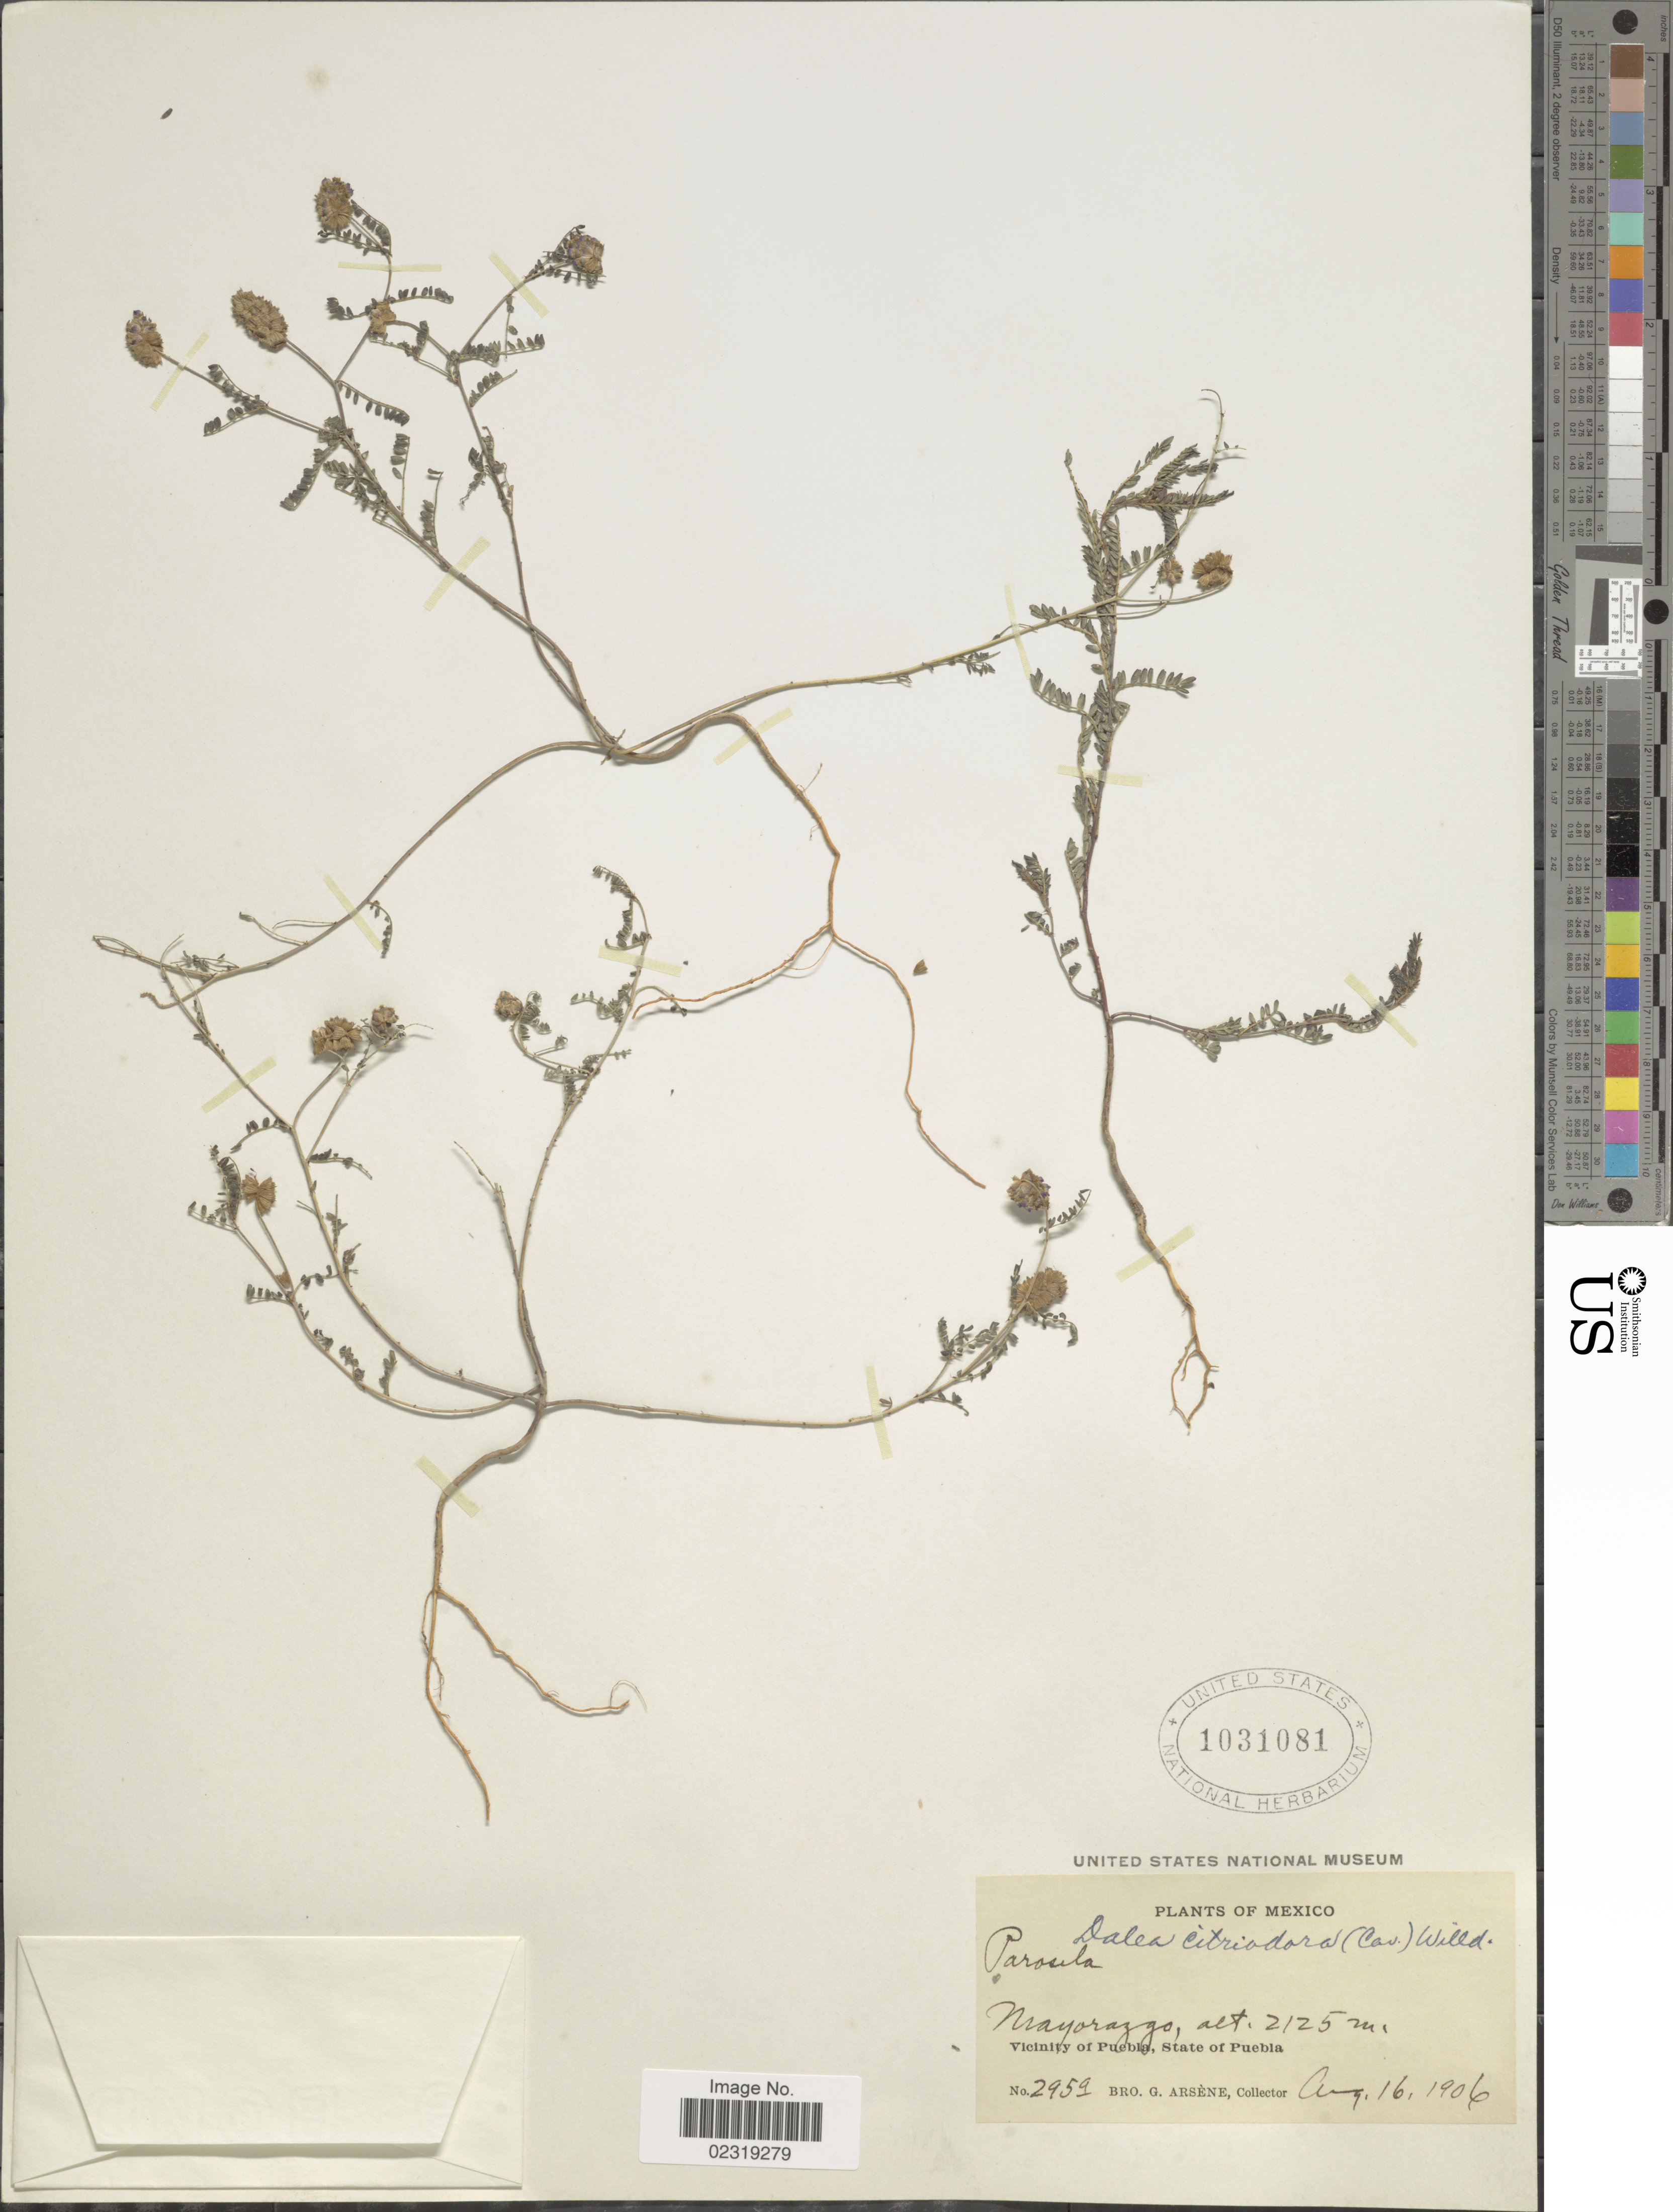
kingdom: Plantae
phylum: Tracheophyta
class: Magnoliopsida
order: Fabales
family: Fabaceae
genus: Dalea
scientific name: Dalea foliolosa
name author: (Aiton) Barneby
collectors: Bro. G. Arsène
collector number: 295a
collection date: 1906-08-16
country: Mexico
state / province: Puebla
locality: Mayorazgo. Vicinity of Puebla, State of Puebla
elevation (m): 2125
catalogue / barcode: US 1031081